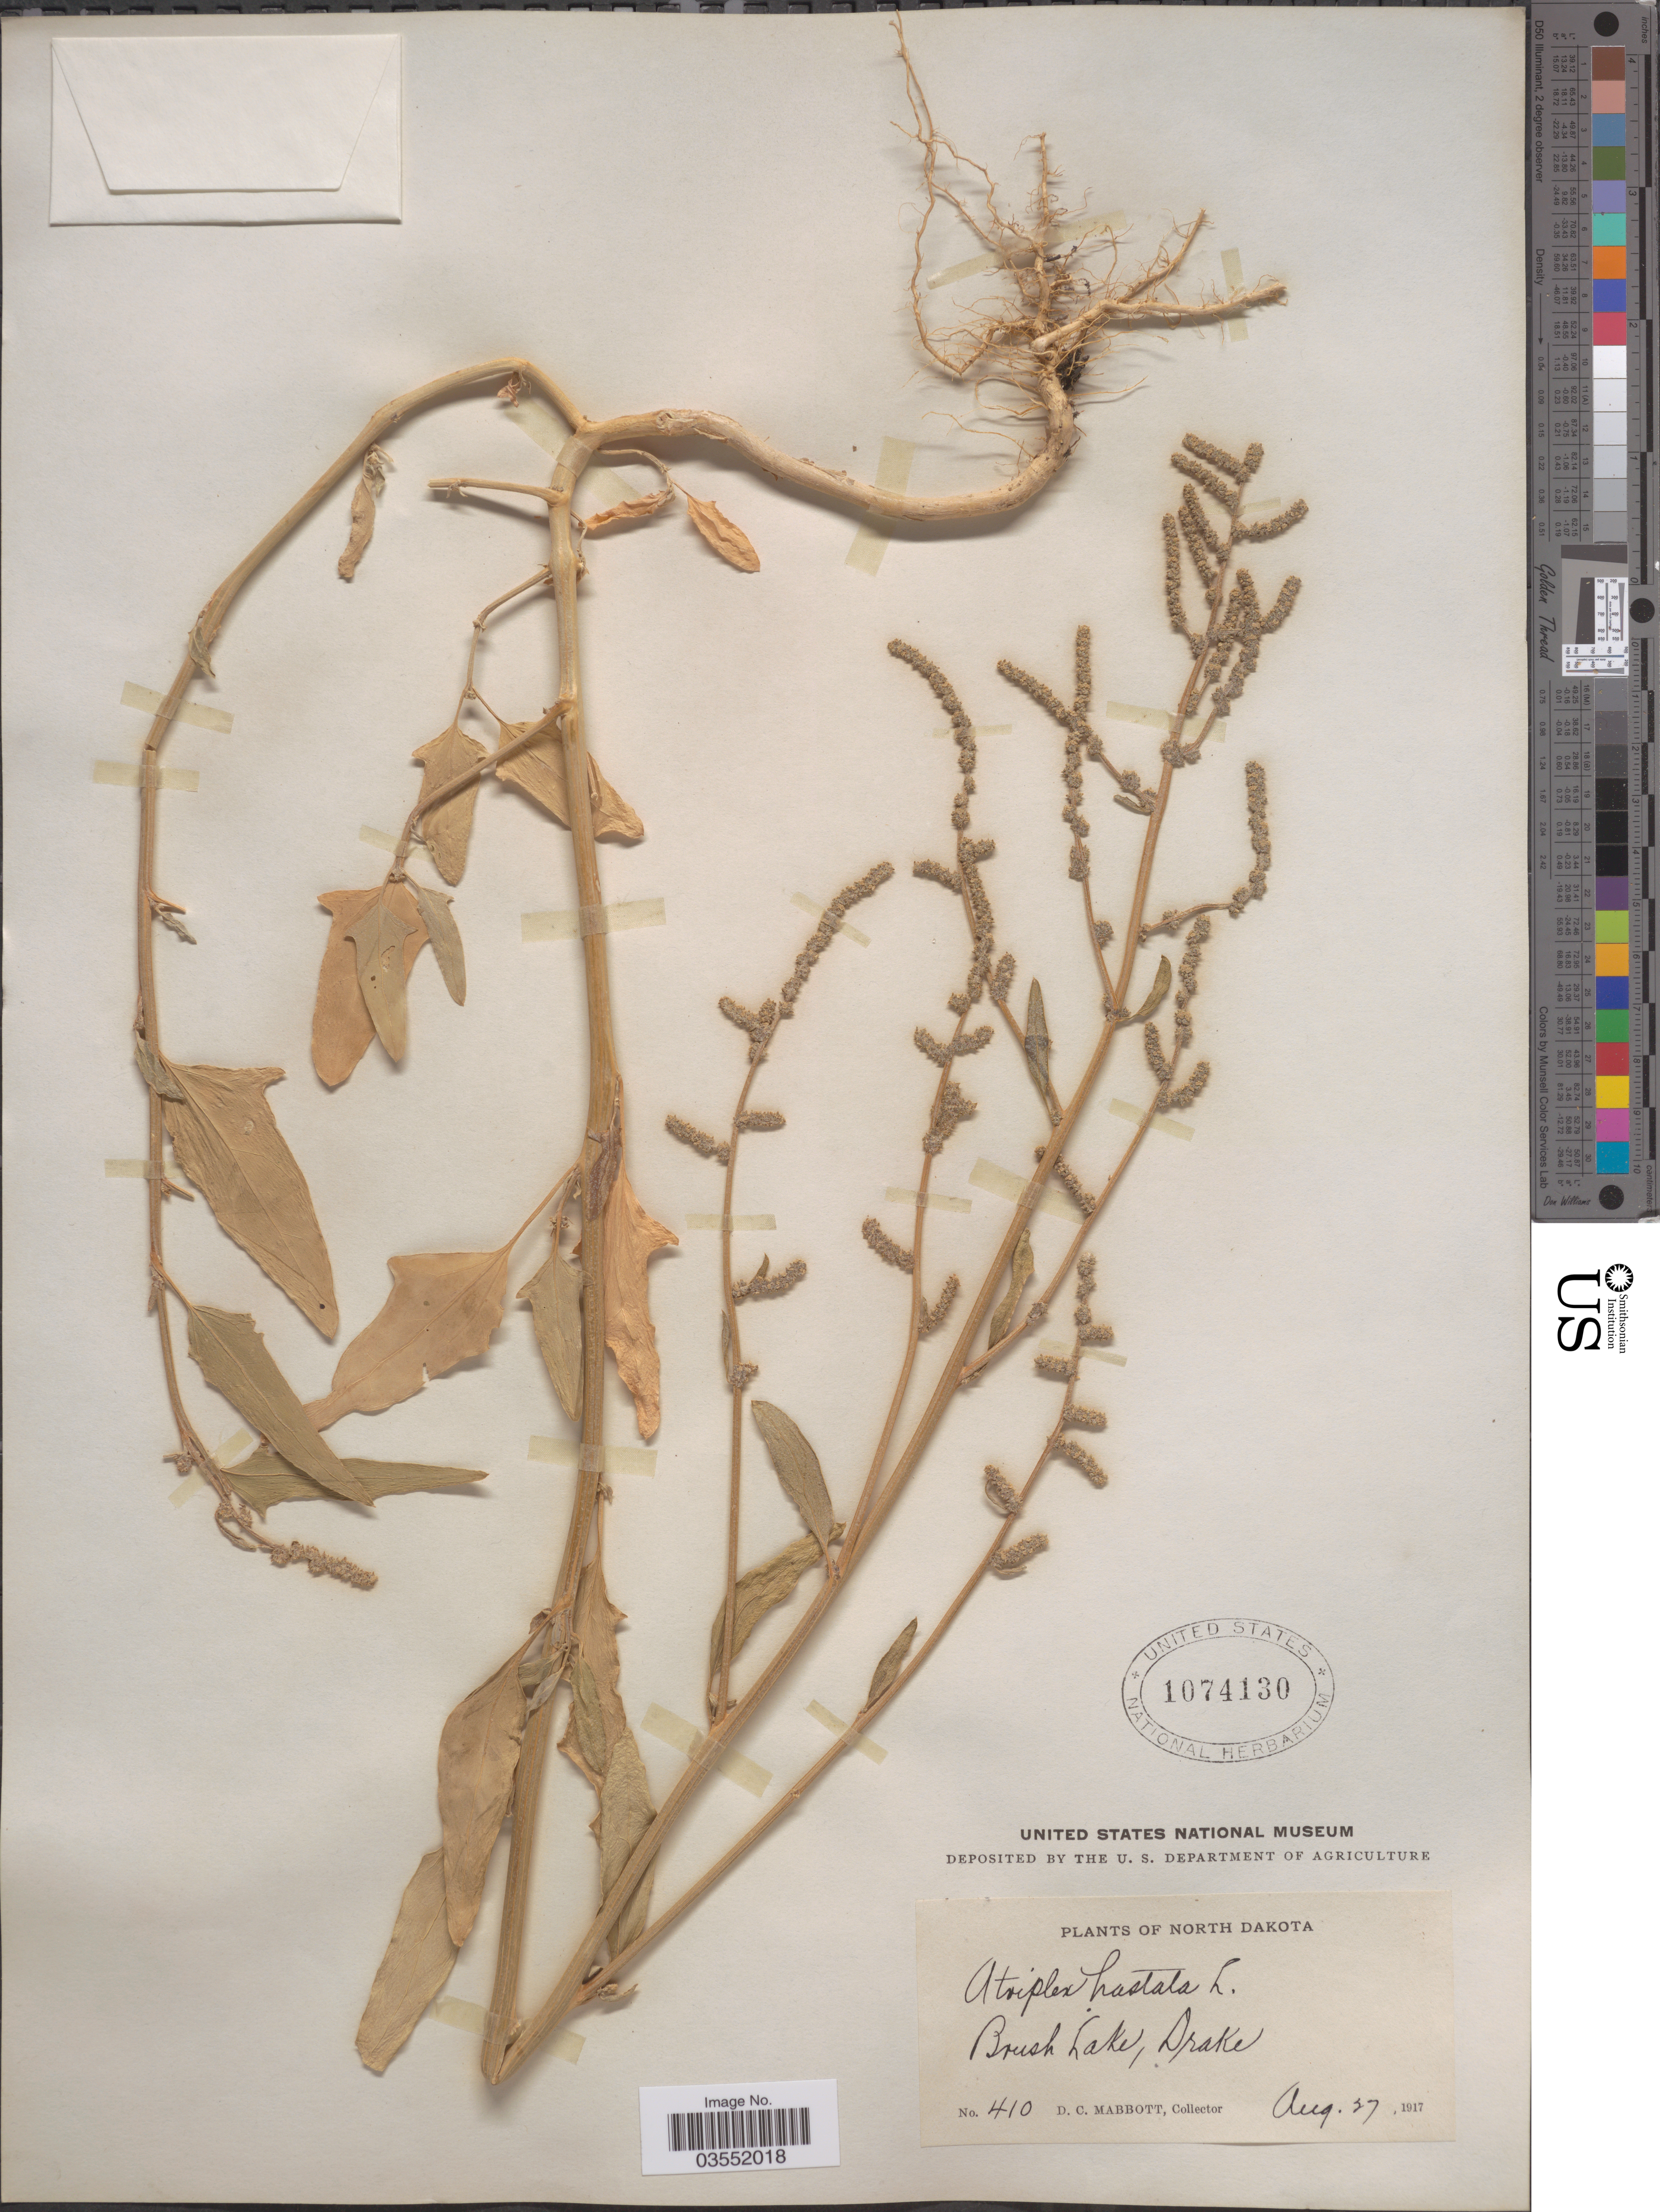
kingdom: Plantae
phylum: Tracheophyta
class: Magnoliopsida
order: Caryophyllales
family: Amaranthaceae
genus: Atriplex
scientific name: Atriplex hastata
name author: L.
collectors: D. Mabbott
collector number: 410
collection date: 1917-08-27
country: United States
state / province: North Dakota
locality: Brush Lake, Drake.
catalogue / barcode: US 1074130